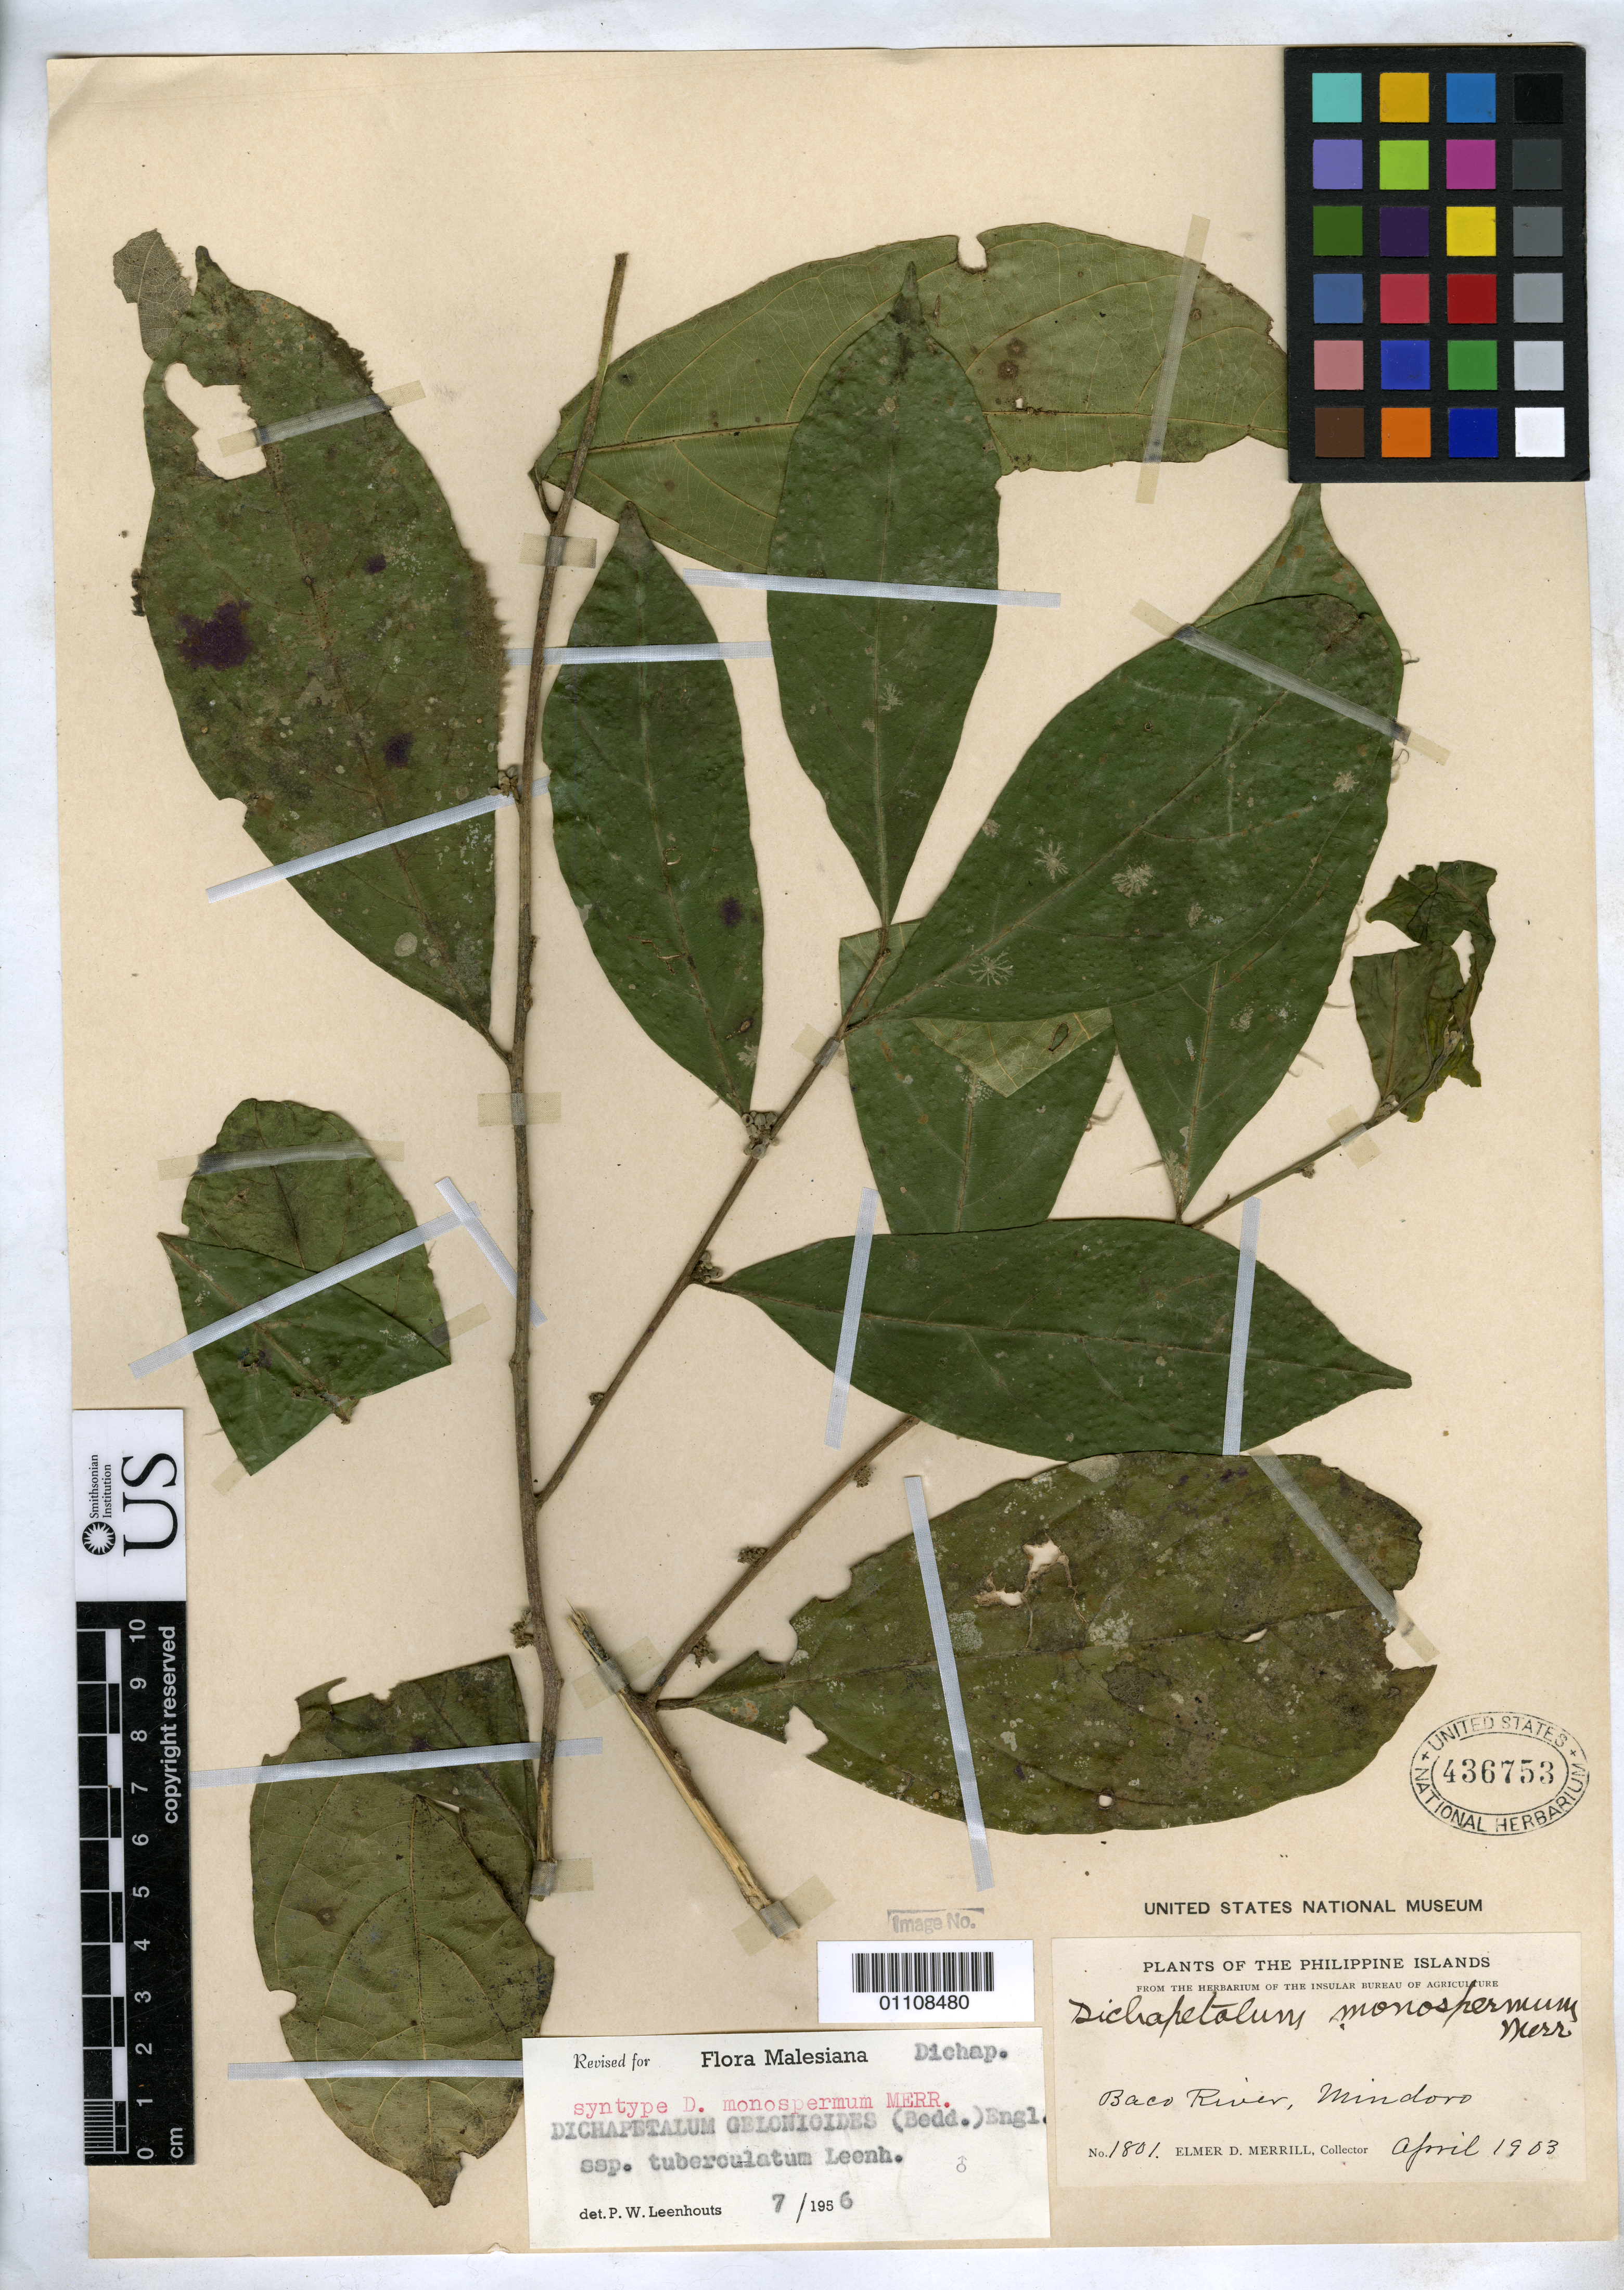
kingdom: Plantae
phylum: Tracheophyta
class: Magnoliopsida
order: Malpighiales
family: Dichapetalaceae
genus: Dichapetalum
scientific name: Dichapetalum monospermum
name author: Merr.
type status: Syntype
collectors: E. D. Merrill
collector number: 1801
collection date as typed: Apr 1903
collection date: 1903-04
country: Philippines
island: Mindoro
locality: Baco river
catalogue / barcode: US 436753